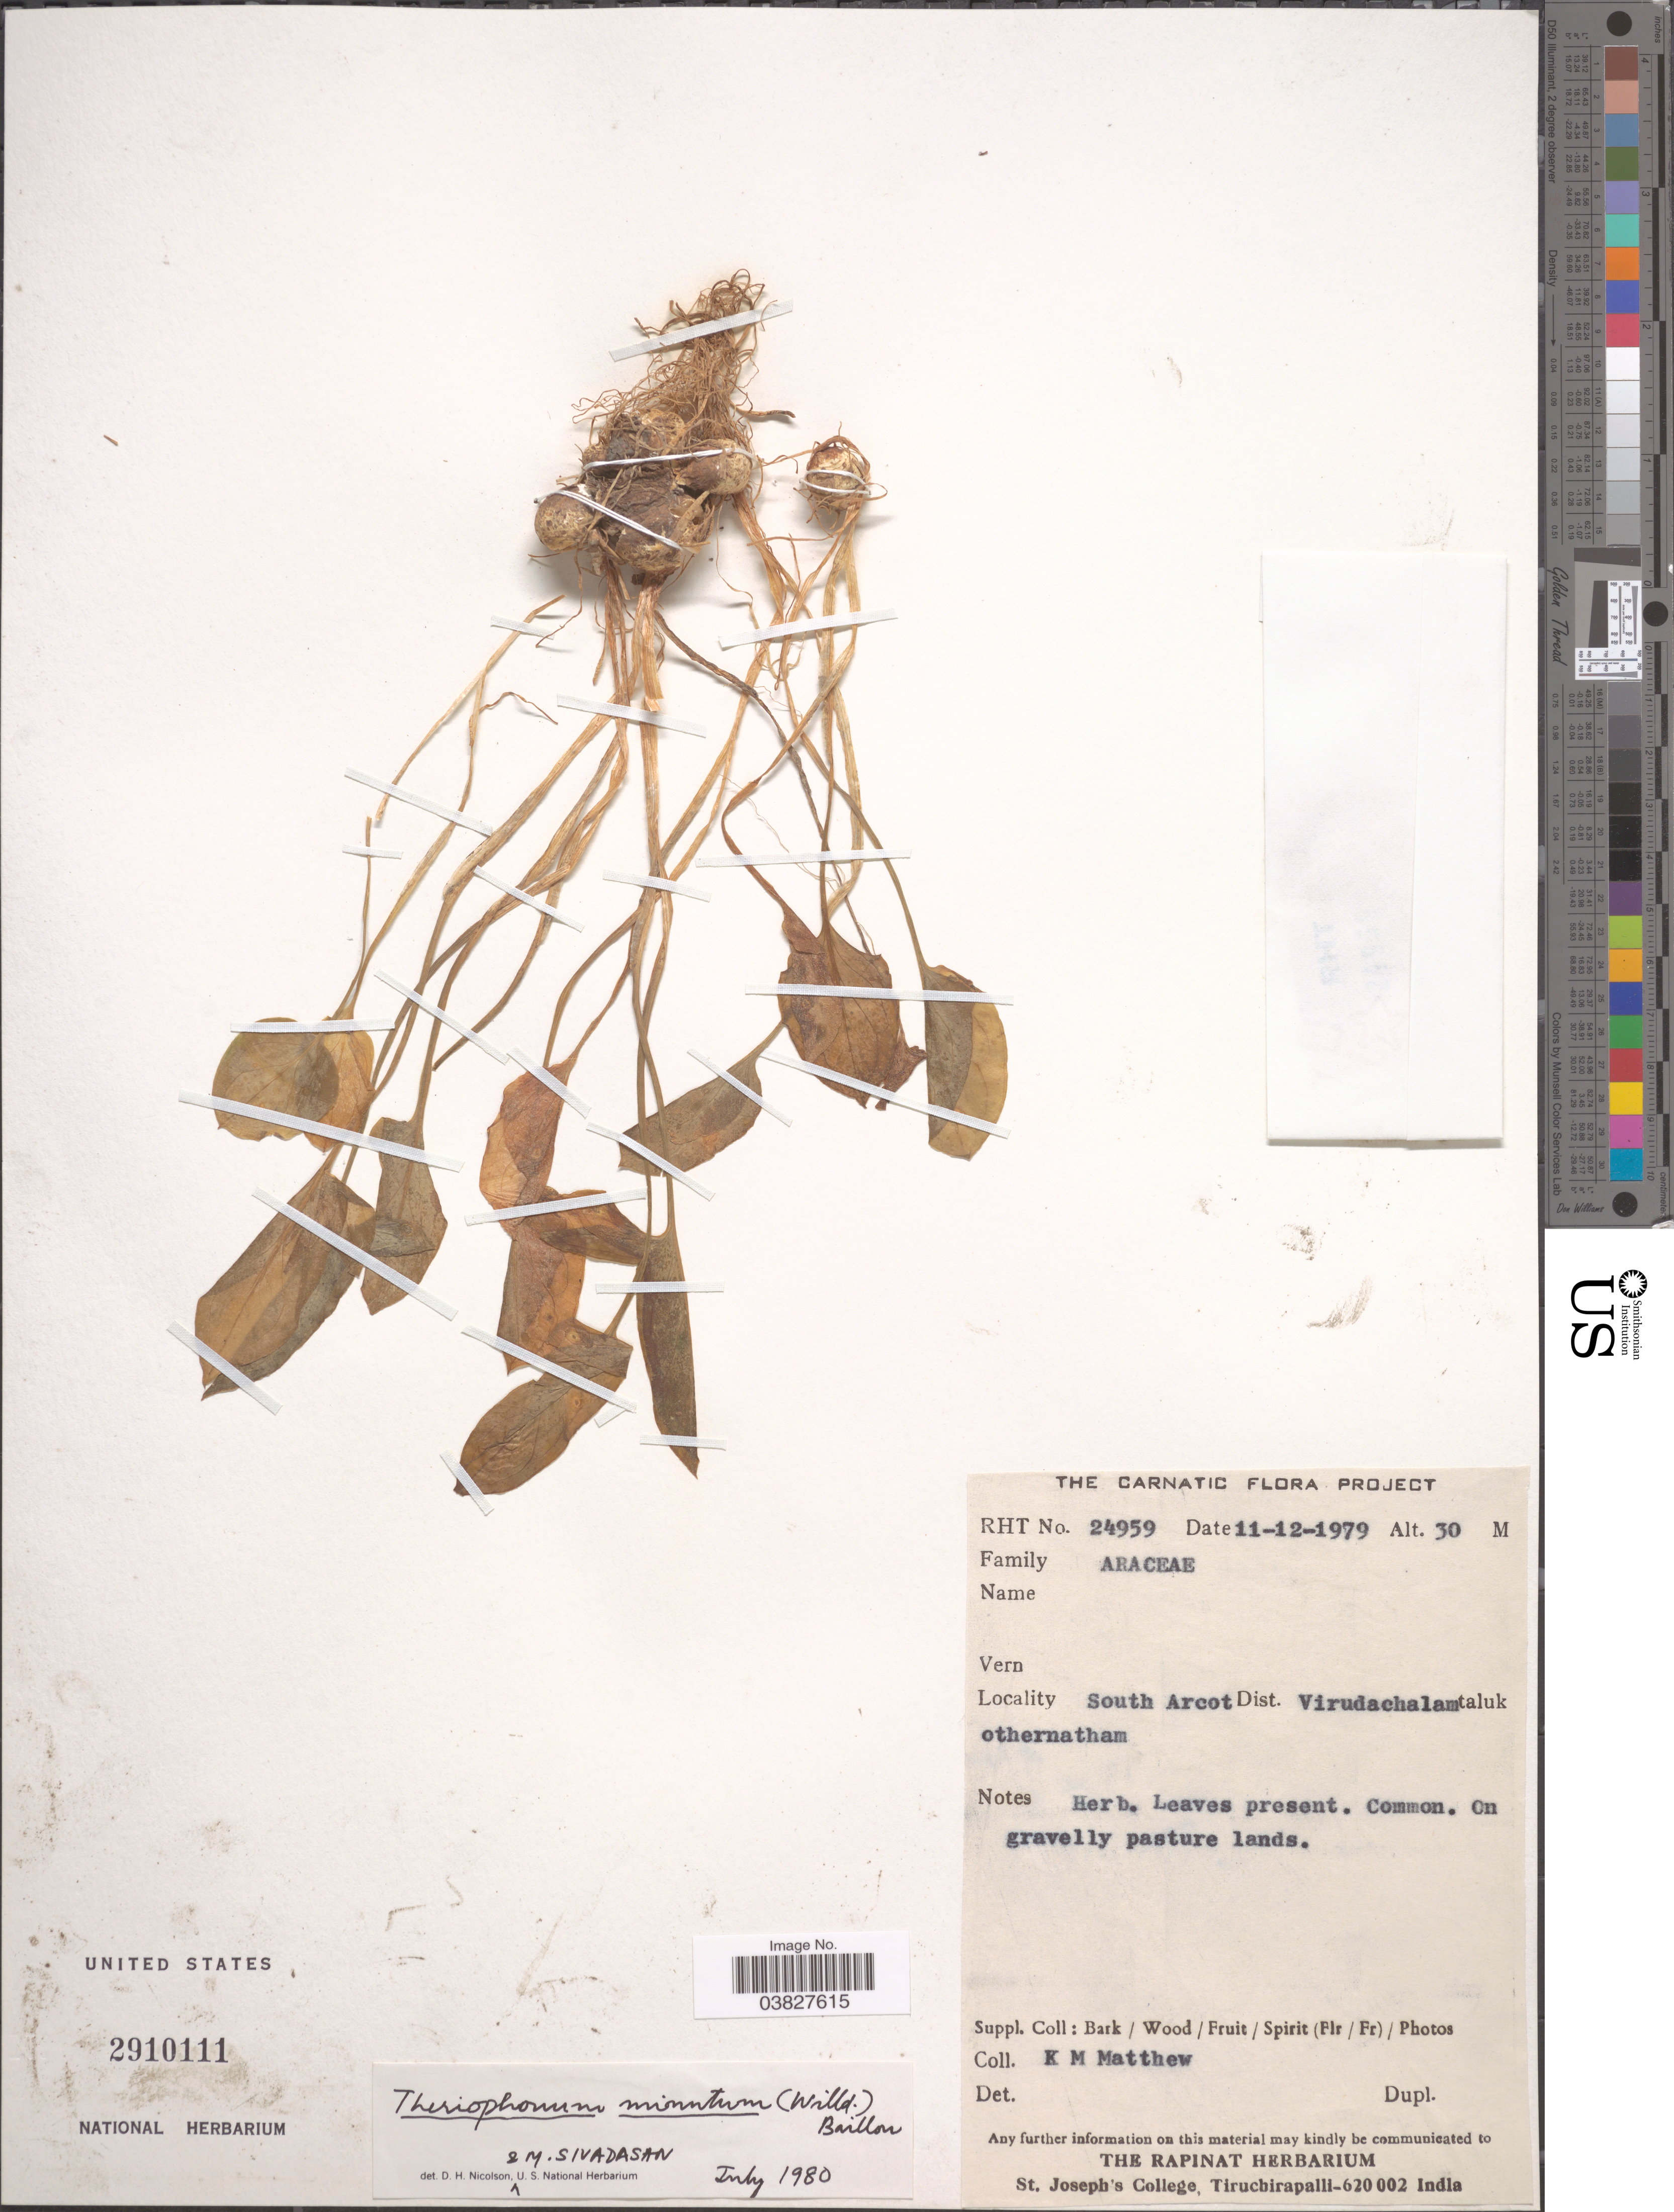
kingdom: Plantae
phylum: Tracheophyta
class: Liliopsida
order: Alismatales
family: Araceae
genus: Theriophonum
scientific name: Theriophonum minutum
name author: (Willd.) Baill.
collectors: K. M. Matthew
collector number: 24959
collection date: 1979-12-11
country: India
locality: South Arcot Dist. Virudachalam taluk othernatham.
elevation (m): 30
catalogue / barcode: US 2910111